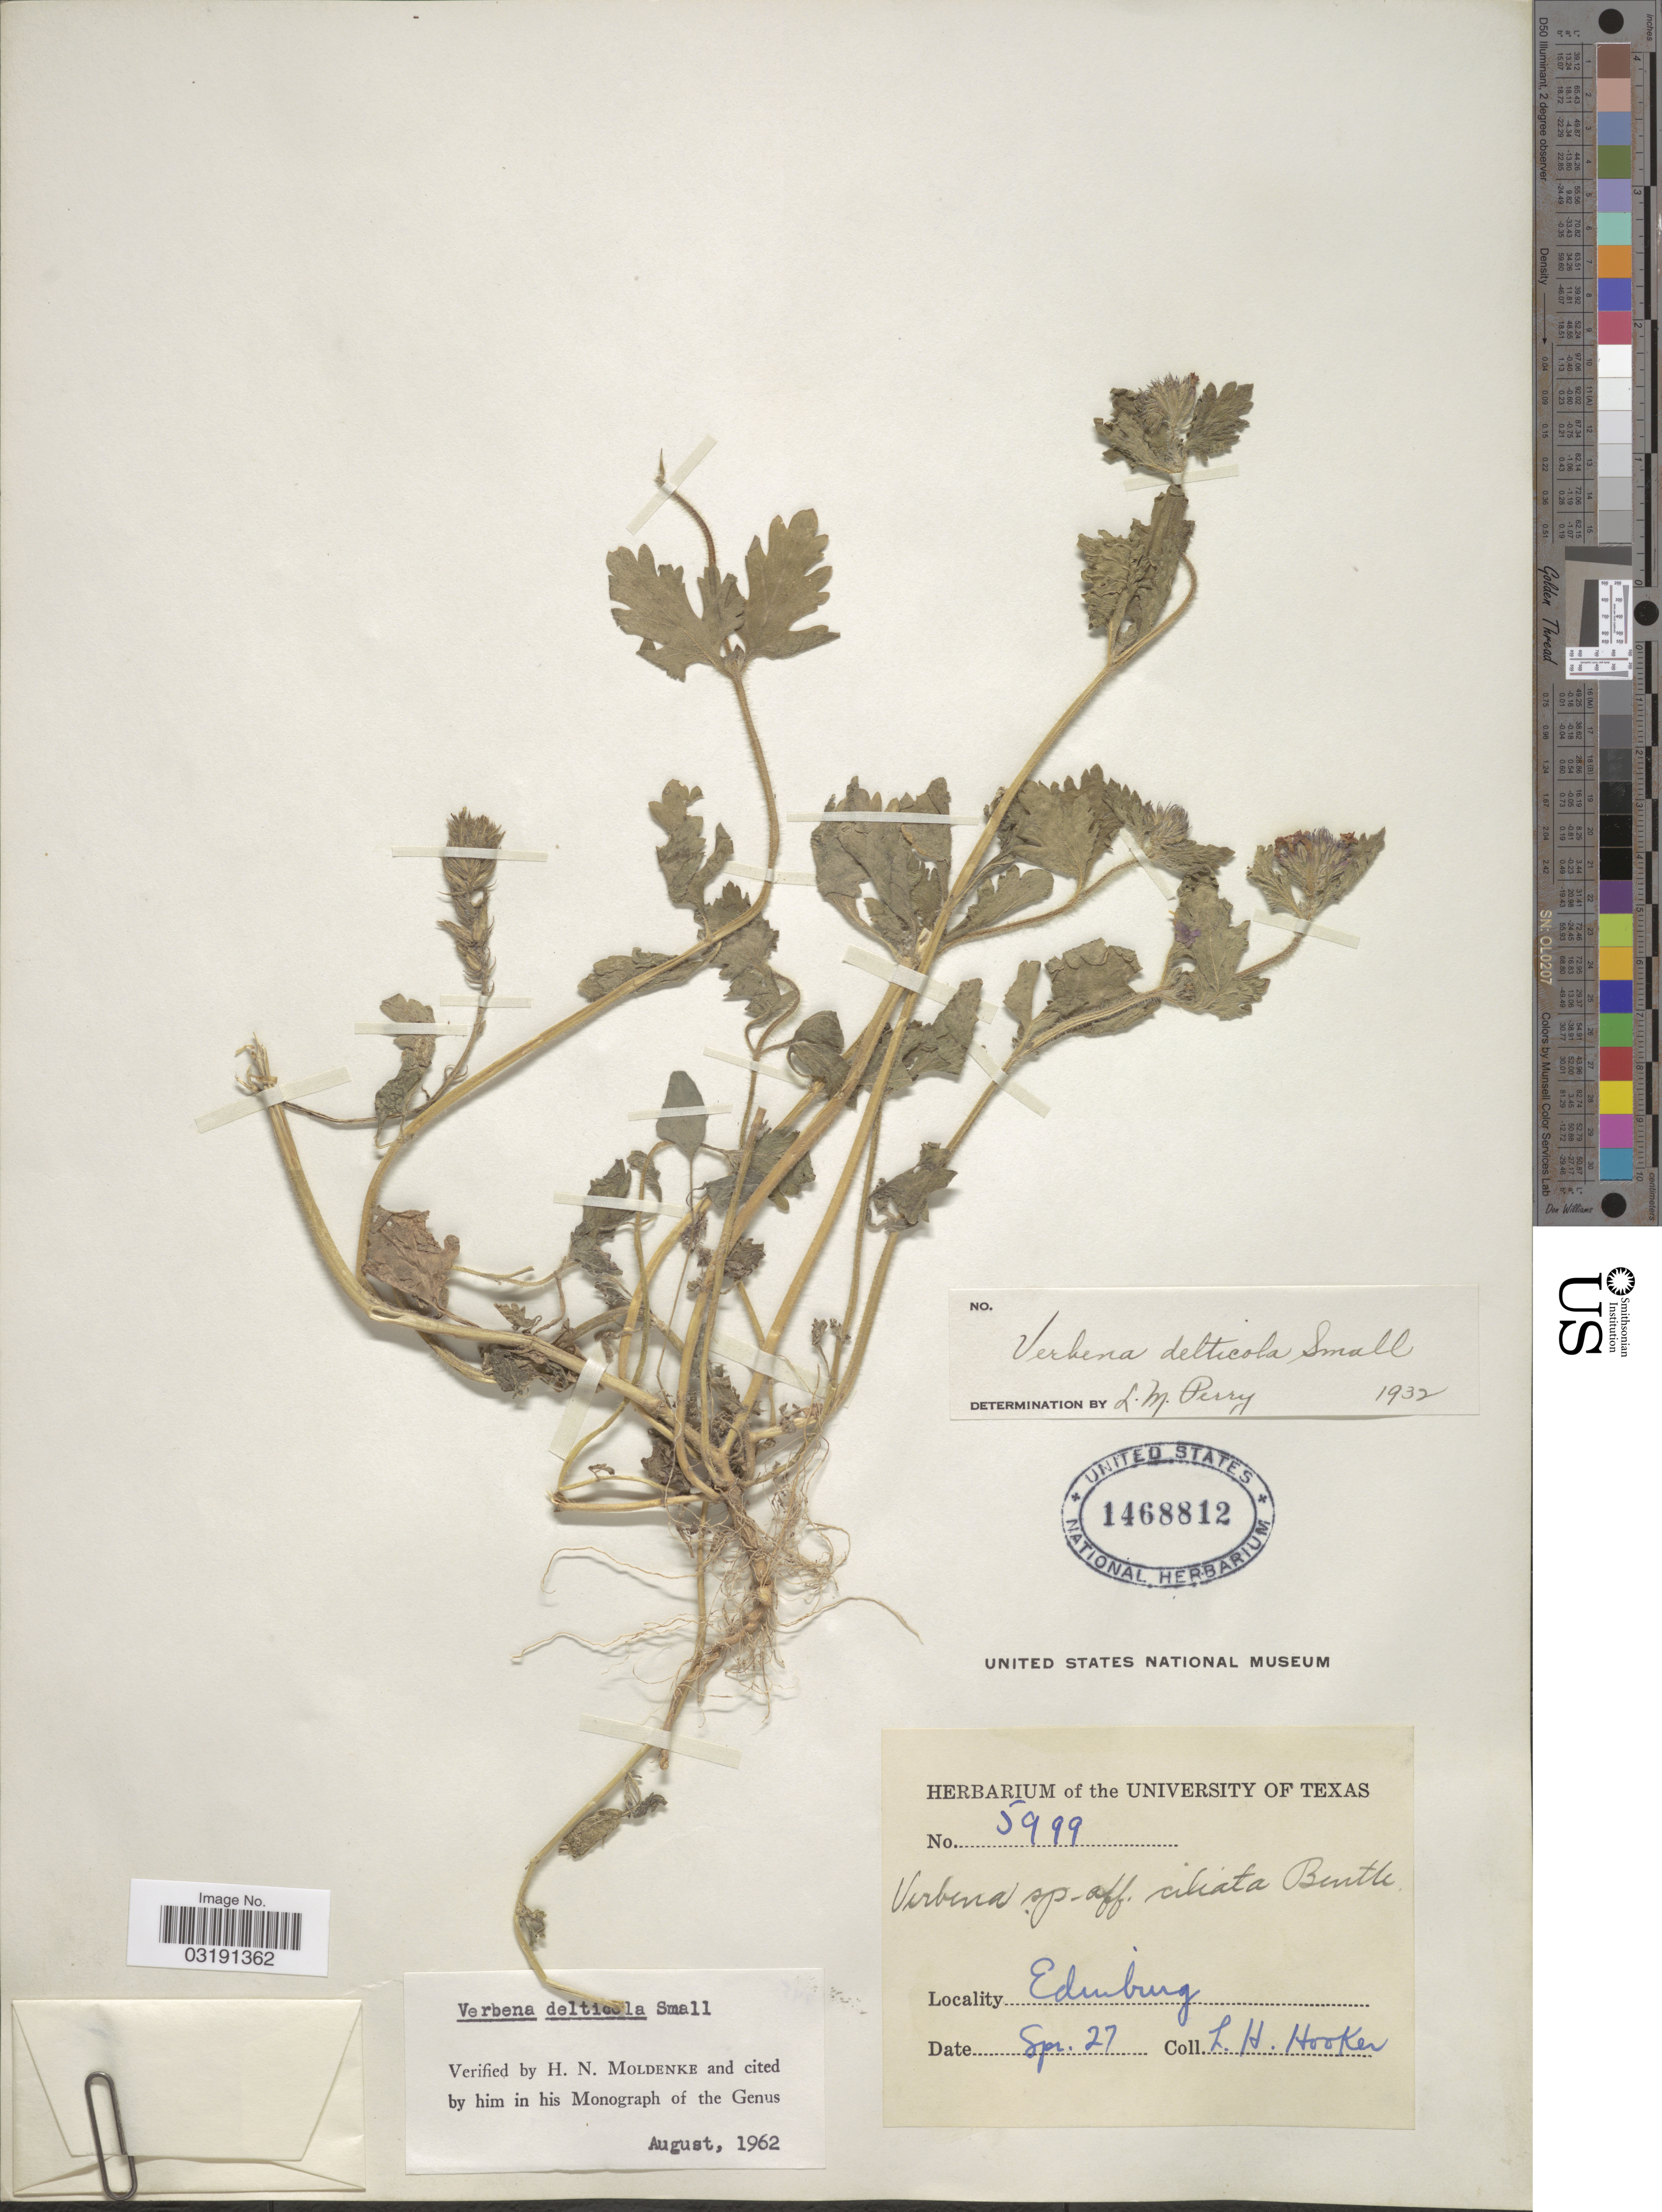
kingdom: Plantae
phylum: Tracheophyta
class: Magnoliopsida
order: Lamiales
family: Verbenaceae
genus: Verbena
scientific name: Verbena delticola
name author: Small ex Perry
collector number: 5999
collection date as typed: Spr. 27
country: United States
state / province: Texas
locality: Edinburg.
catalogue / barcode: US 1468812